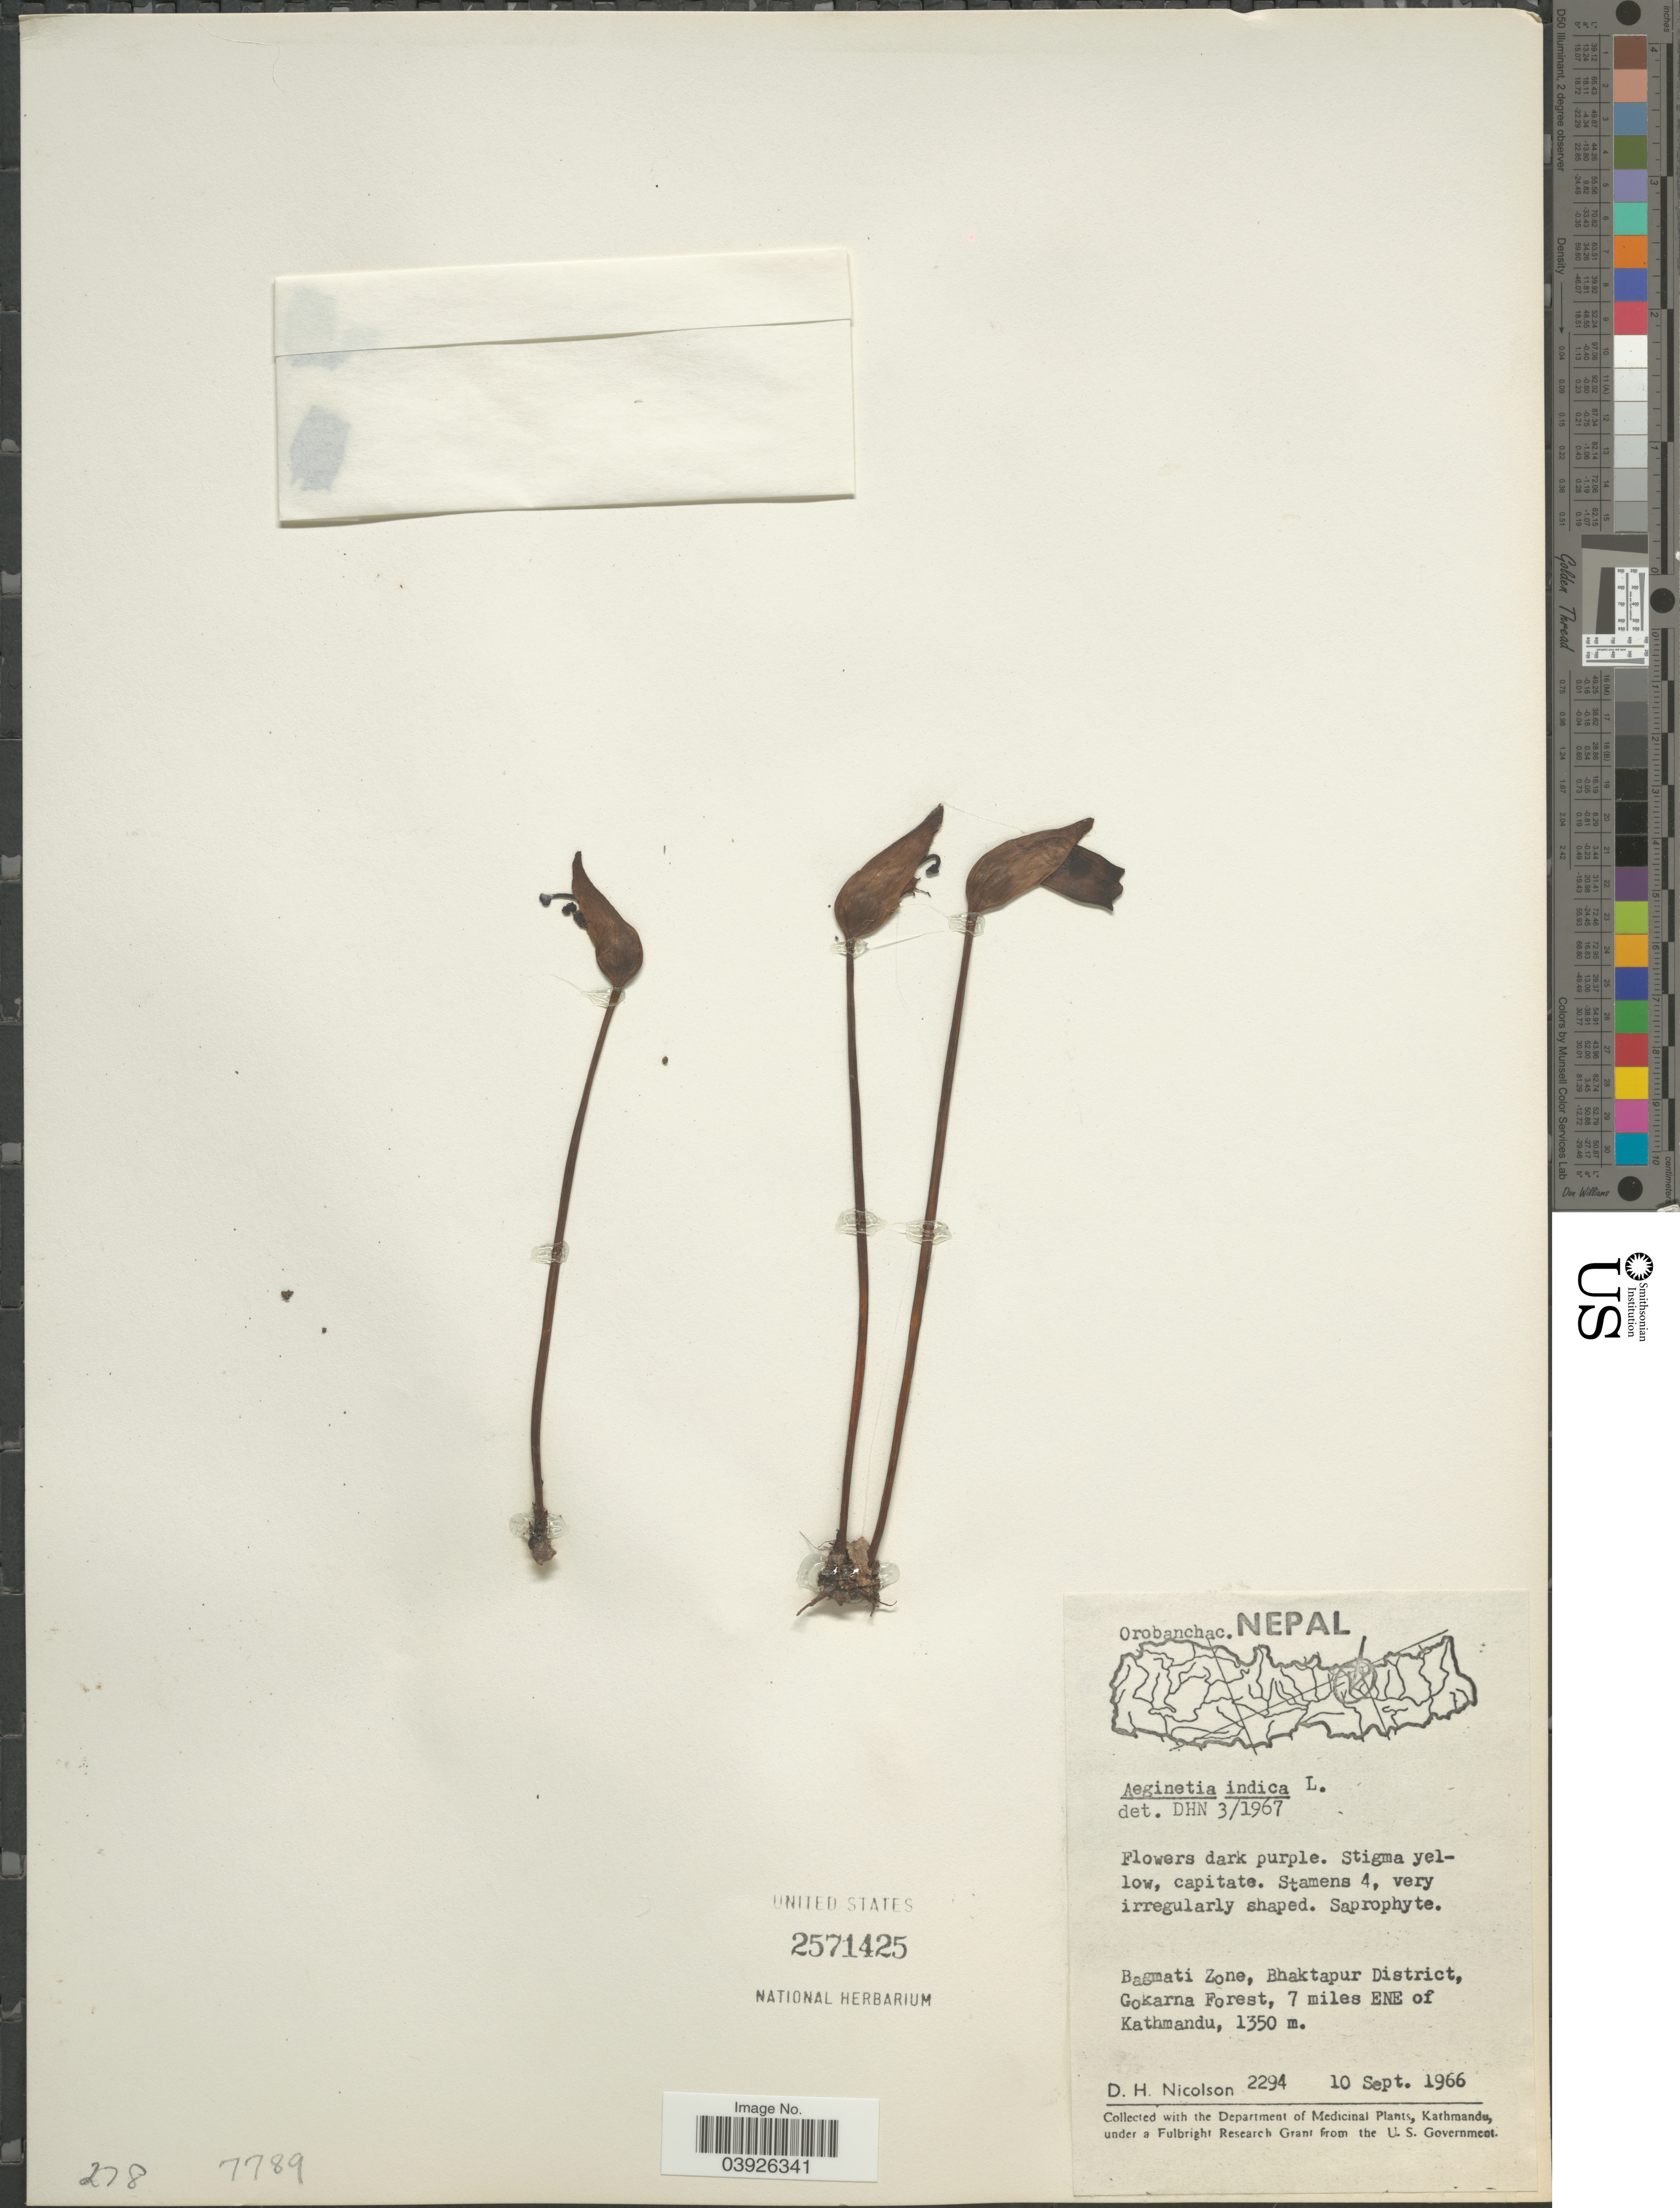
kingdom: Plantae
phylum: Tracheophyta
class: Magnoliopsida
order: Lamiales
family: Orobanchaceae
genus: Aeginetia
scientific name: Aeginetia indica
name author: L.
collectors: D. H. Nicolson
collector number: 2294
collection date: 1966-09-10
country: Nepal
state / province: Bagmati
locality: Bagmati Zone, Bhaktapur District, Gokarna Forest, 7 miles ENE of Kathmandu.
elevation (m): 1350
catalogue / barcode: US 2571425